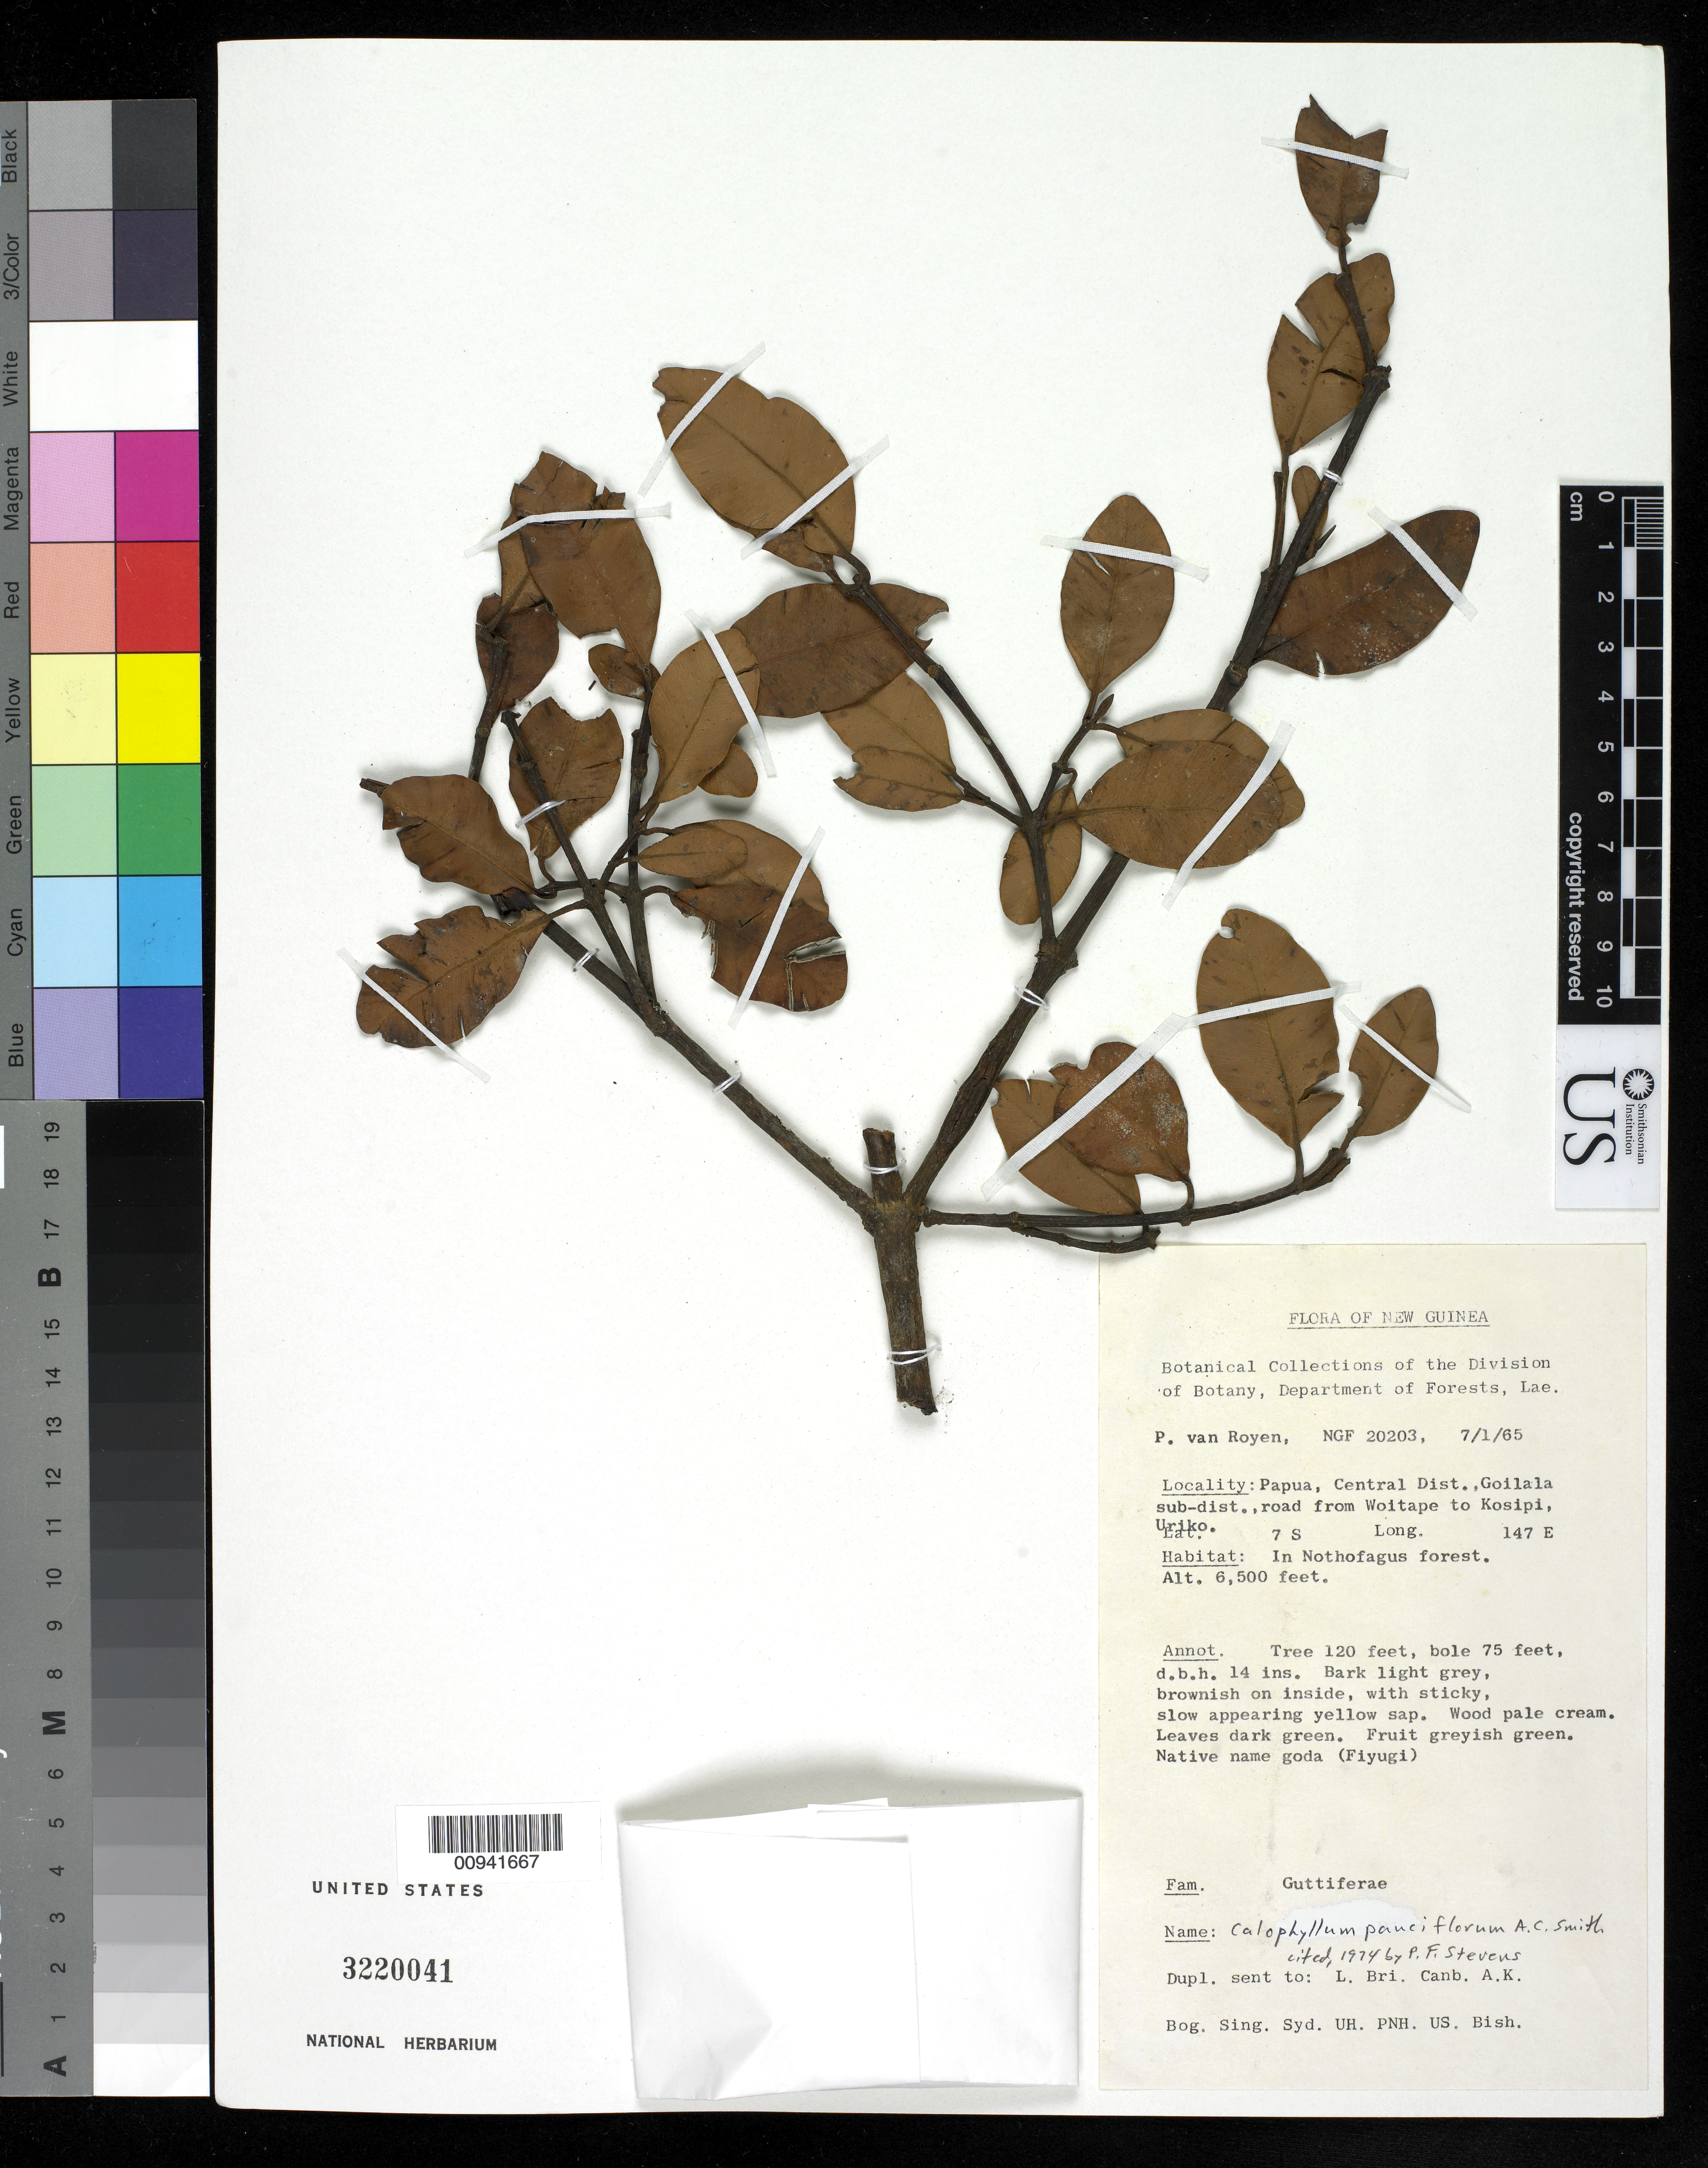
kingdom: Plantae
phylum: Tracheophyta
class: Magnoliopsida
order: Malpighiales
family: Calophyllaceae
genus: Calophyllum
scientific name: Calophyllum pauciflorum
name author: A.C. Sm.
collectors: P. van Royen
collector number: NGF 20203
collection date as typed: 07 Jan 1965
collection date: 1965-01-07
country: Papua New Guinea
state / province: Central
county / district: Goilala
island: New Guinea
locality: Road from Woitape to Kosipi, Uriko.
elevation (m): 1981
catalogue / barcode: US 3220041